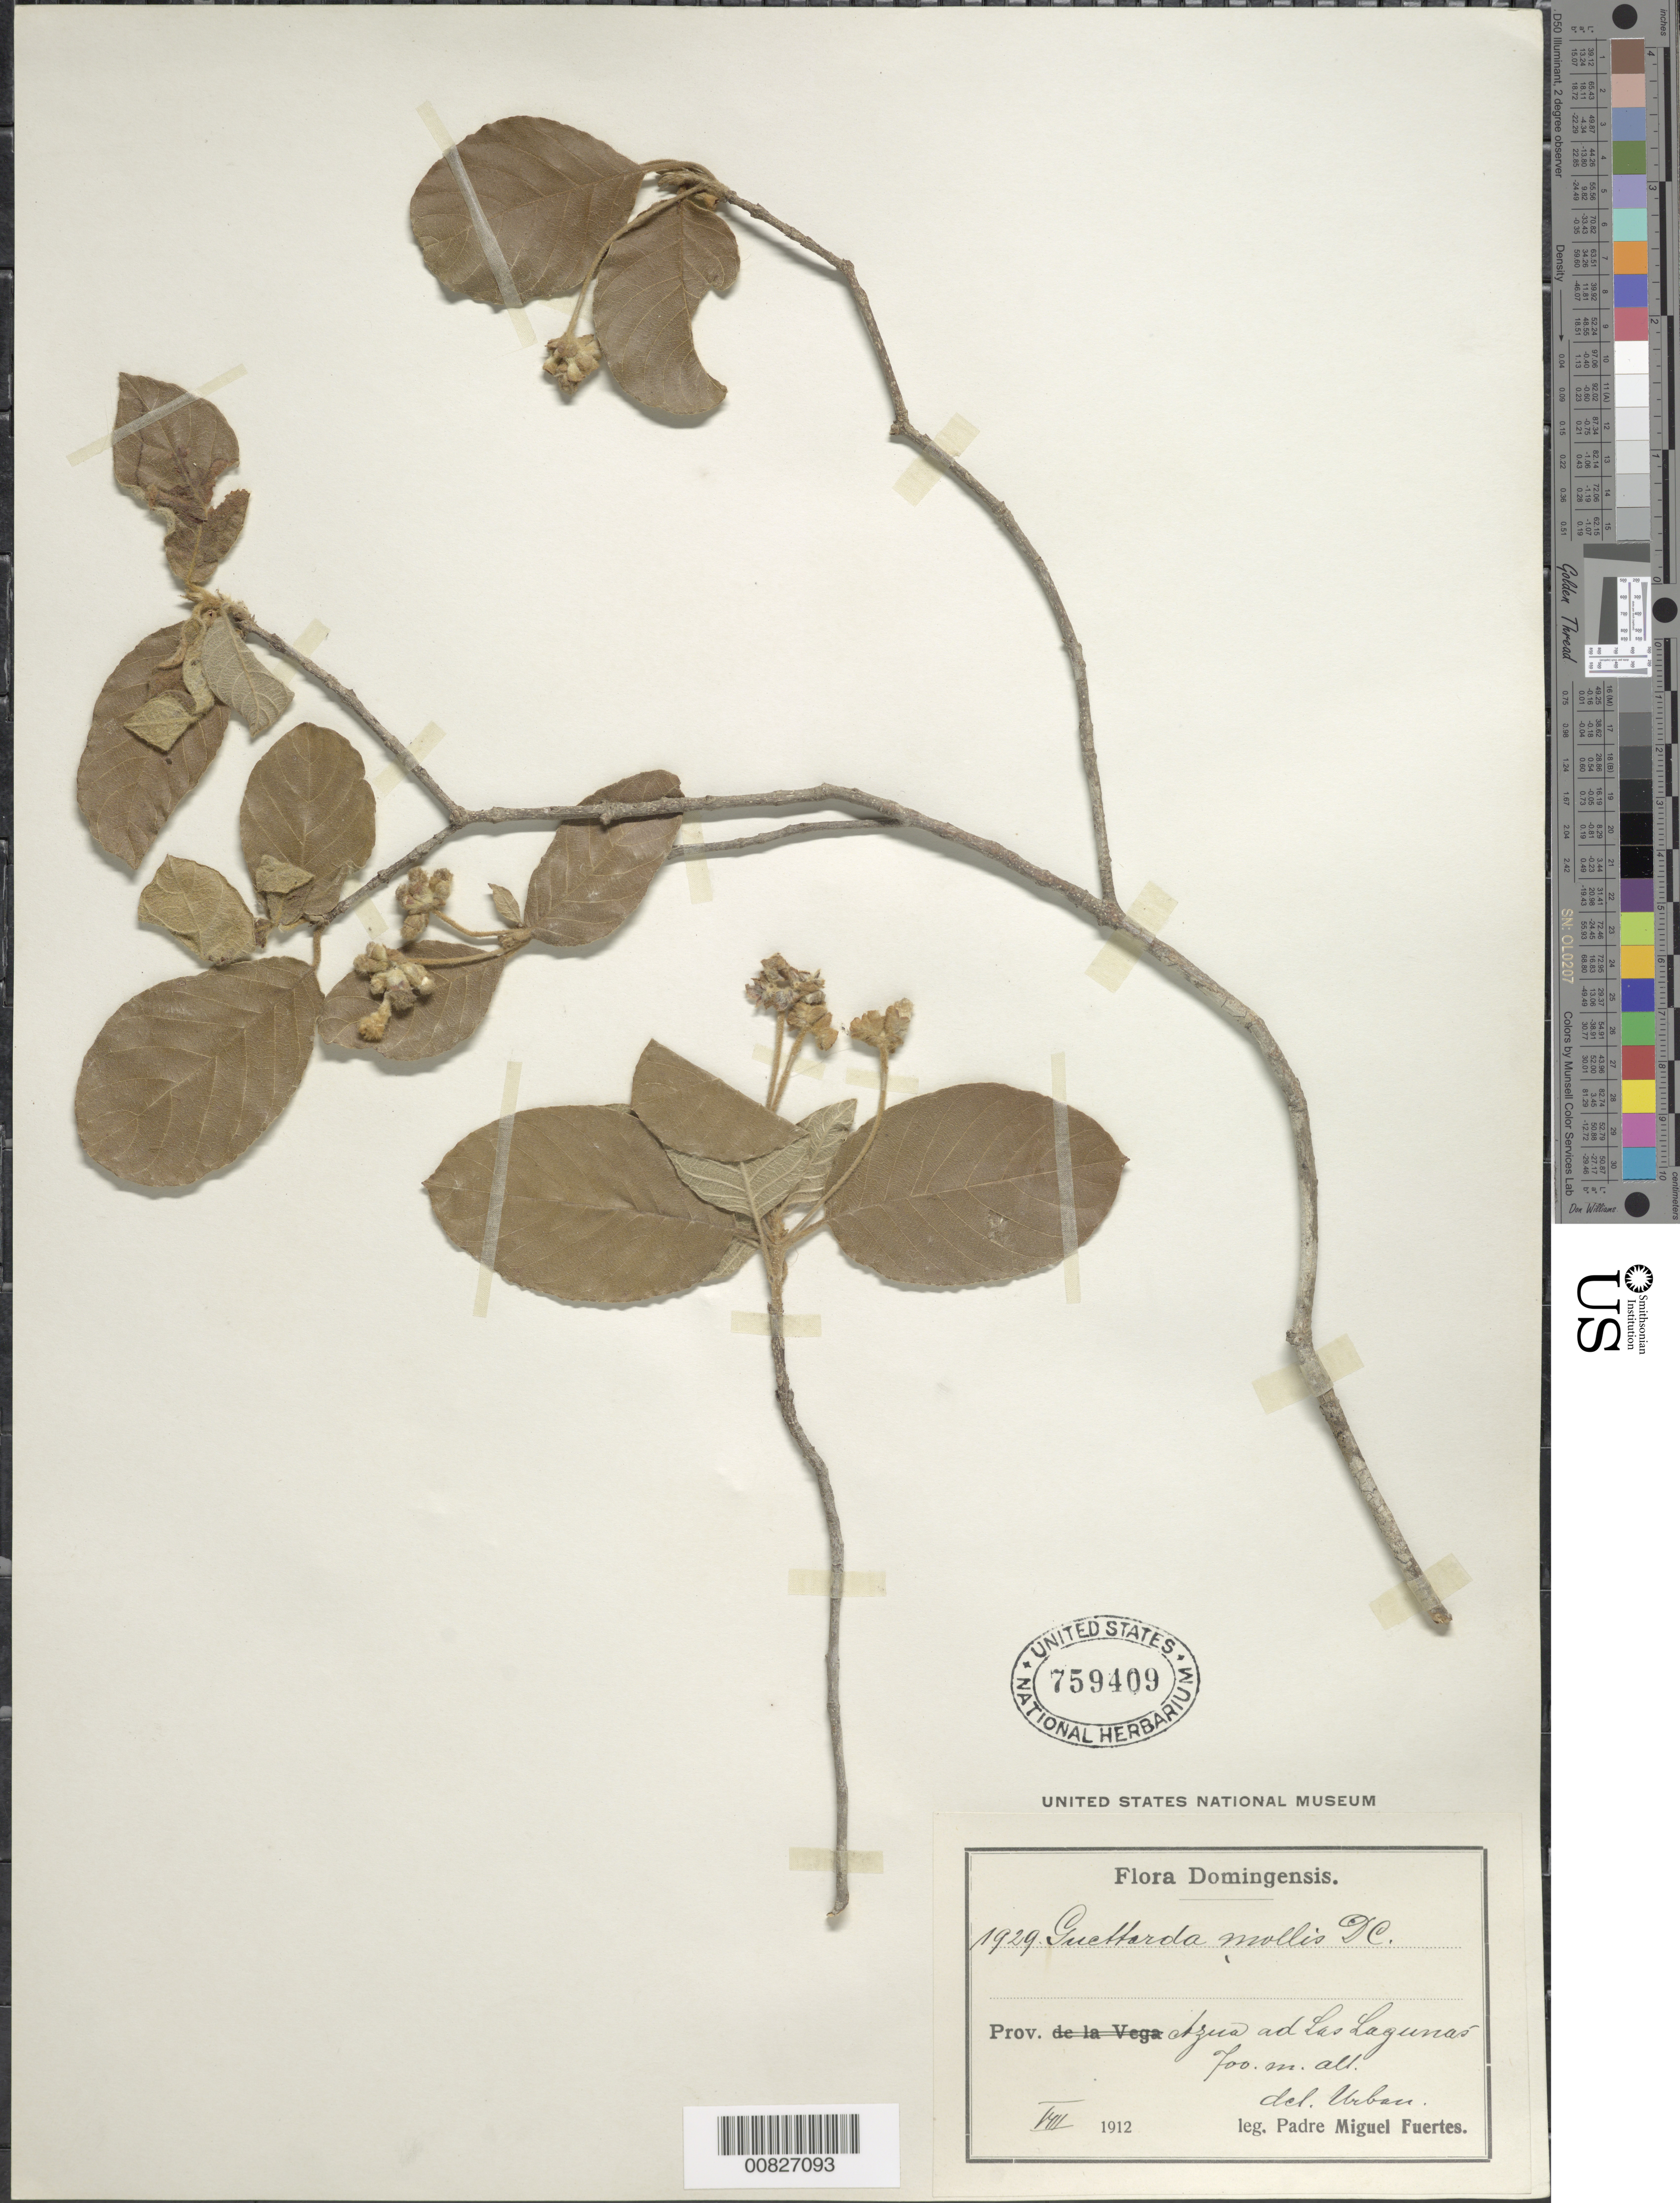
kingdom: Plantae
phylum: Tracheophyta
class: Magnoliopsida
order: Gentianales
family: Rubiaceae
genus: Guettarda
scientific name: Guettarda mollis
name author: DC.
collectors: M. D. Fuertes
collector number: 1929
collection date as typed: Aug 1912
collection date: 1912-08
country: Dominican Republic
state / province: Azua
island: Hispaniola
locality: Las Lagunas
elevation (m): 700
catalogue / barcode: US 759409